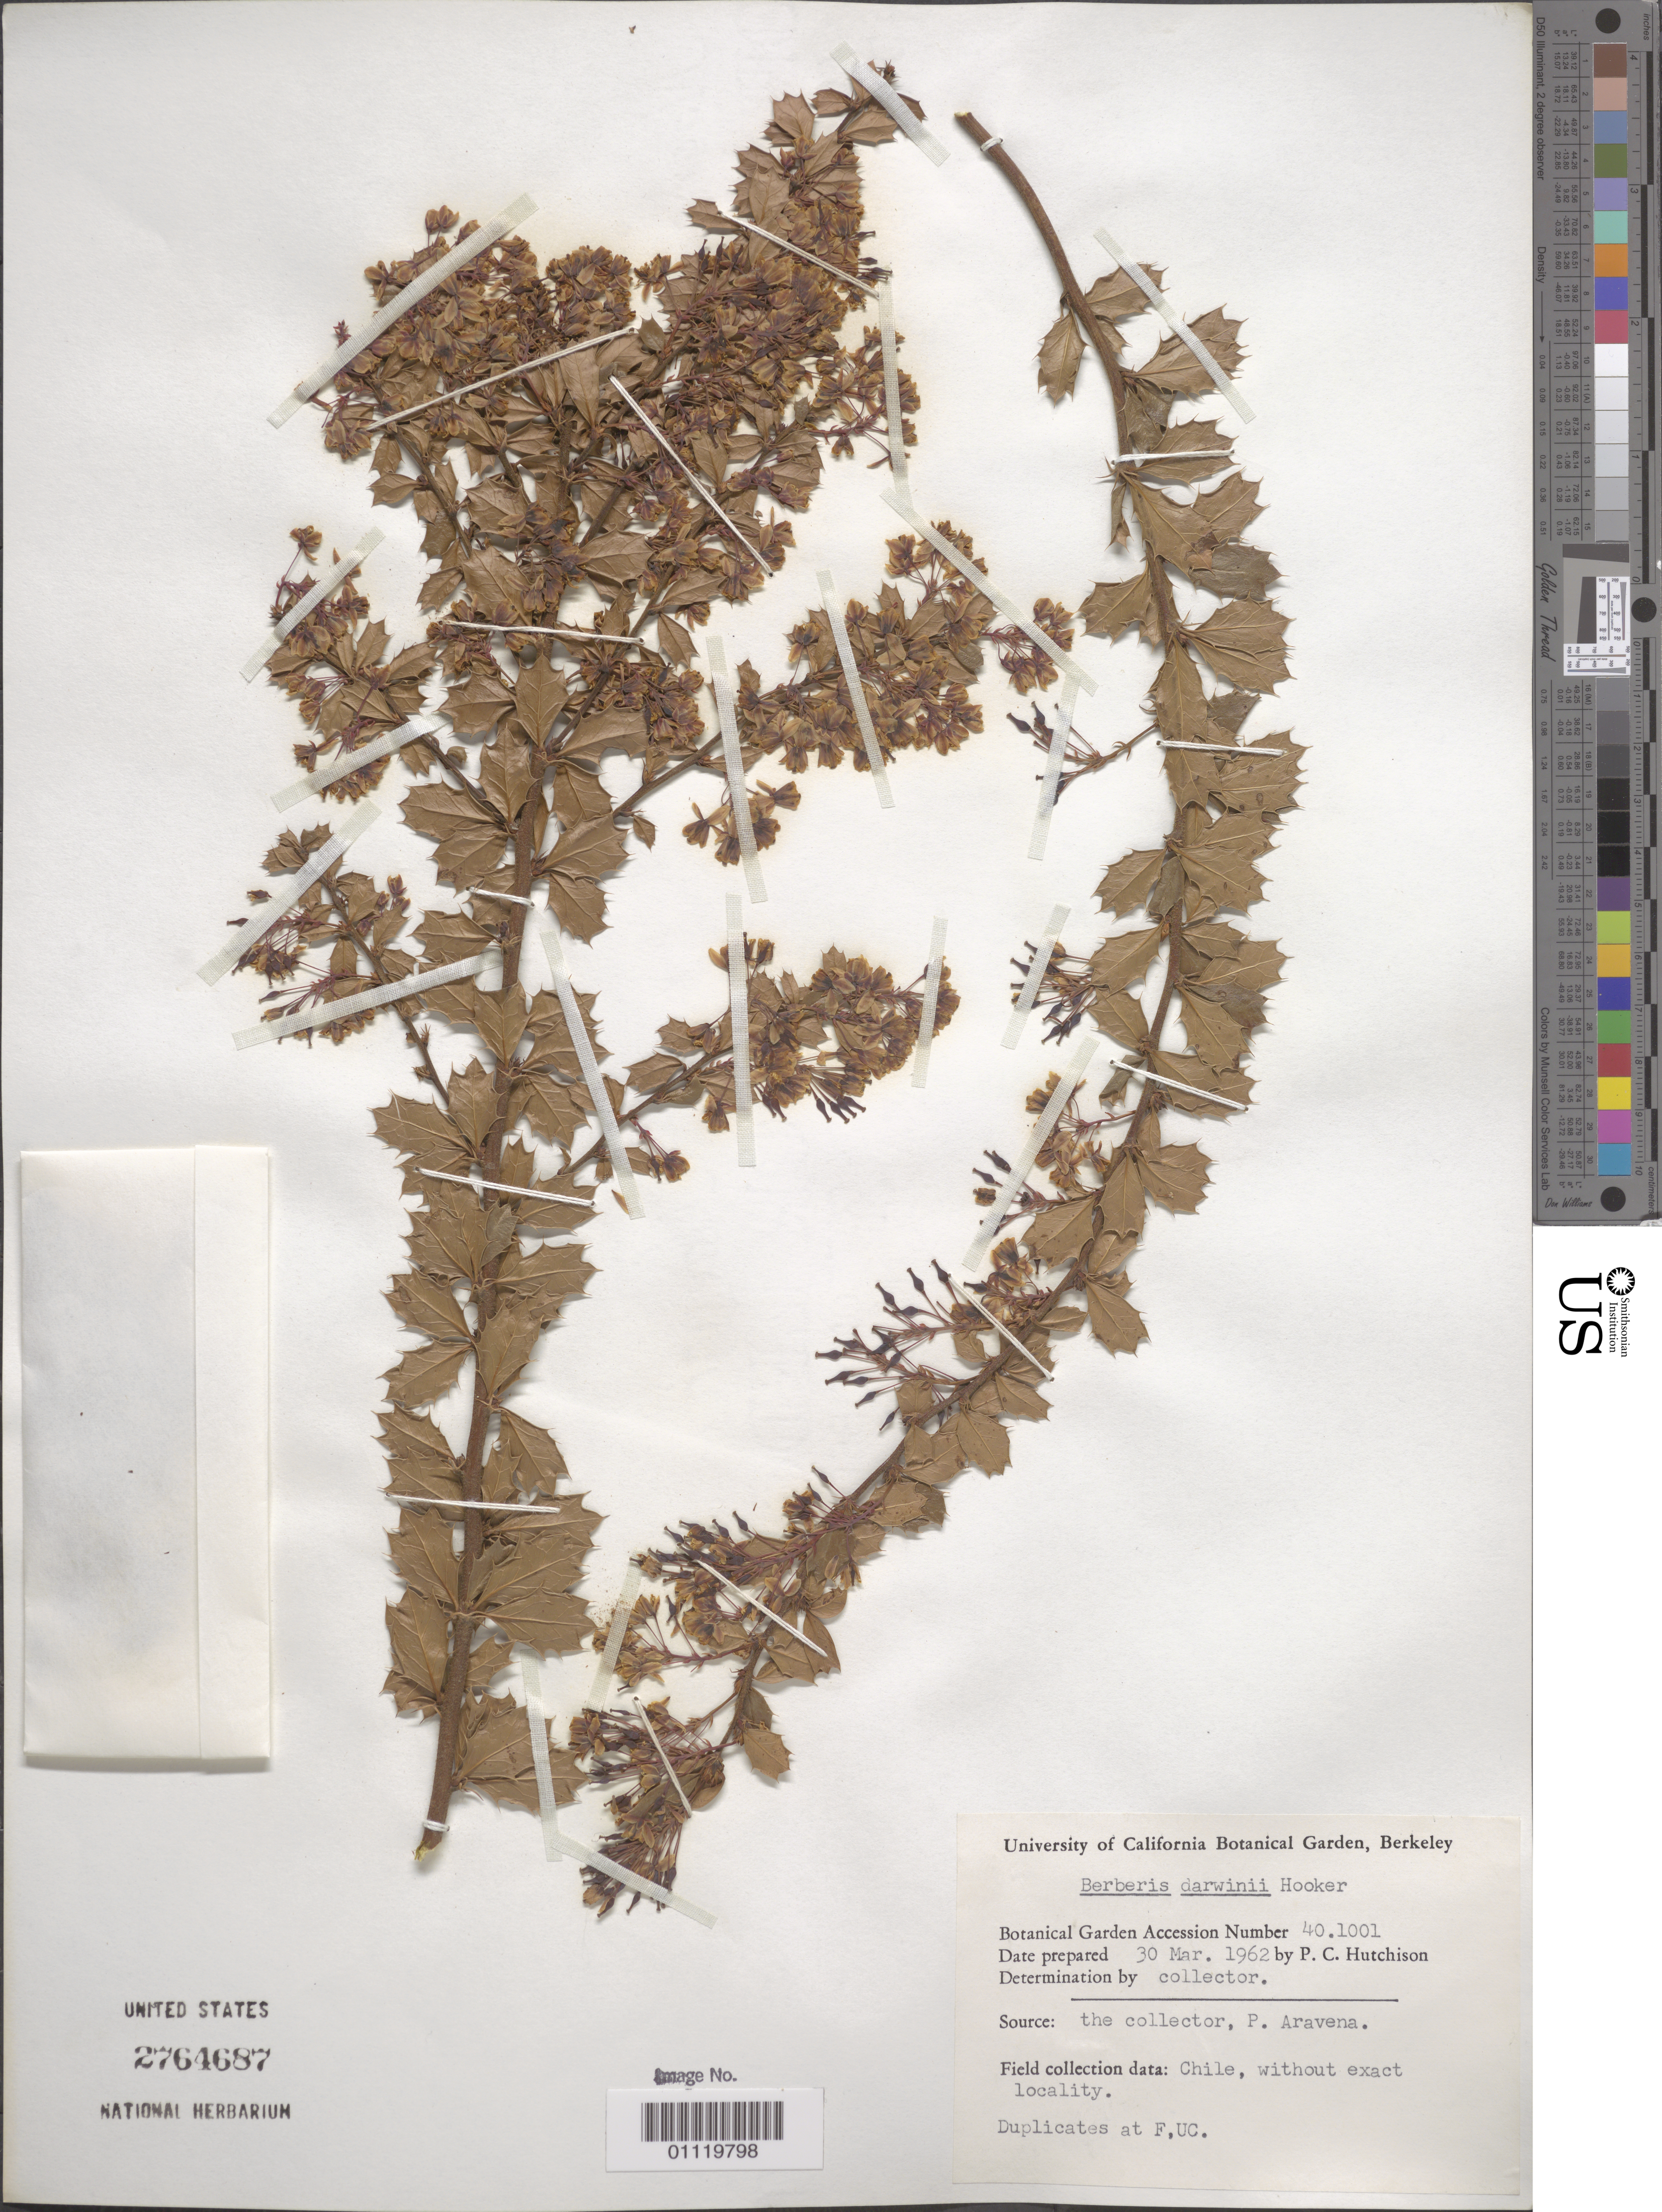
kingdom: Plantae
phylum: Tracheophyta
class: Magnoliopsida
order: Ranunculales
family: Berberidaceae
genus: Berberis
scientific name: Berberis darwinii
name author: Hook.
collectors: P. Aravena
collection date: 1962-03-30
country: Chile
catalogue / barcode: US 2764687